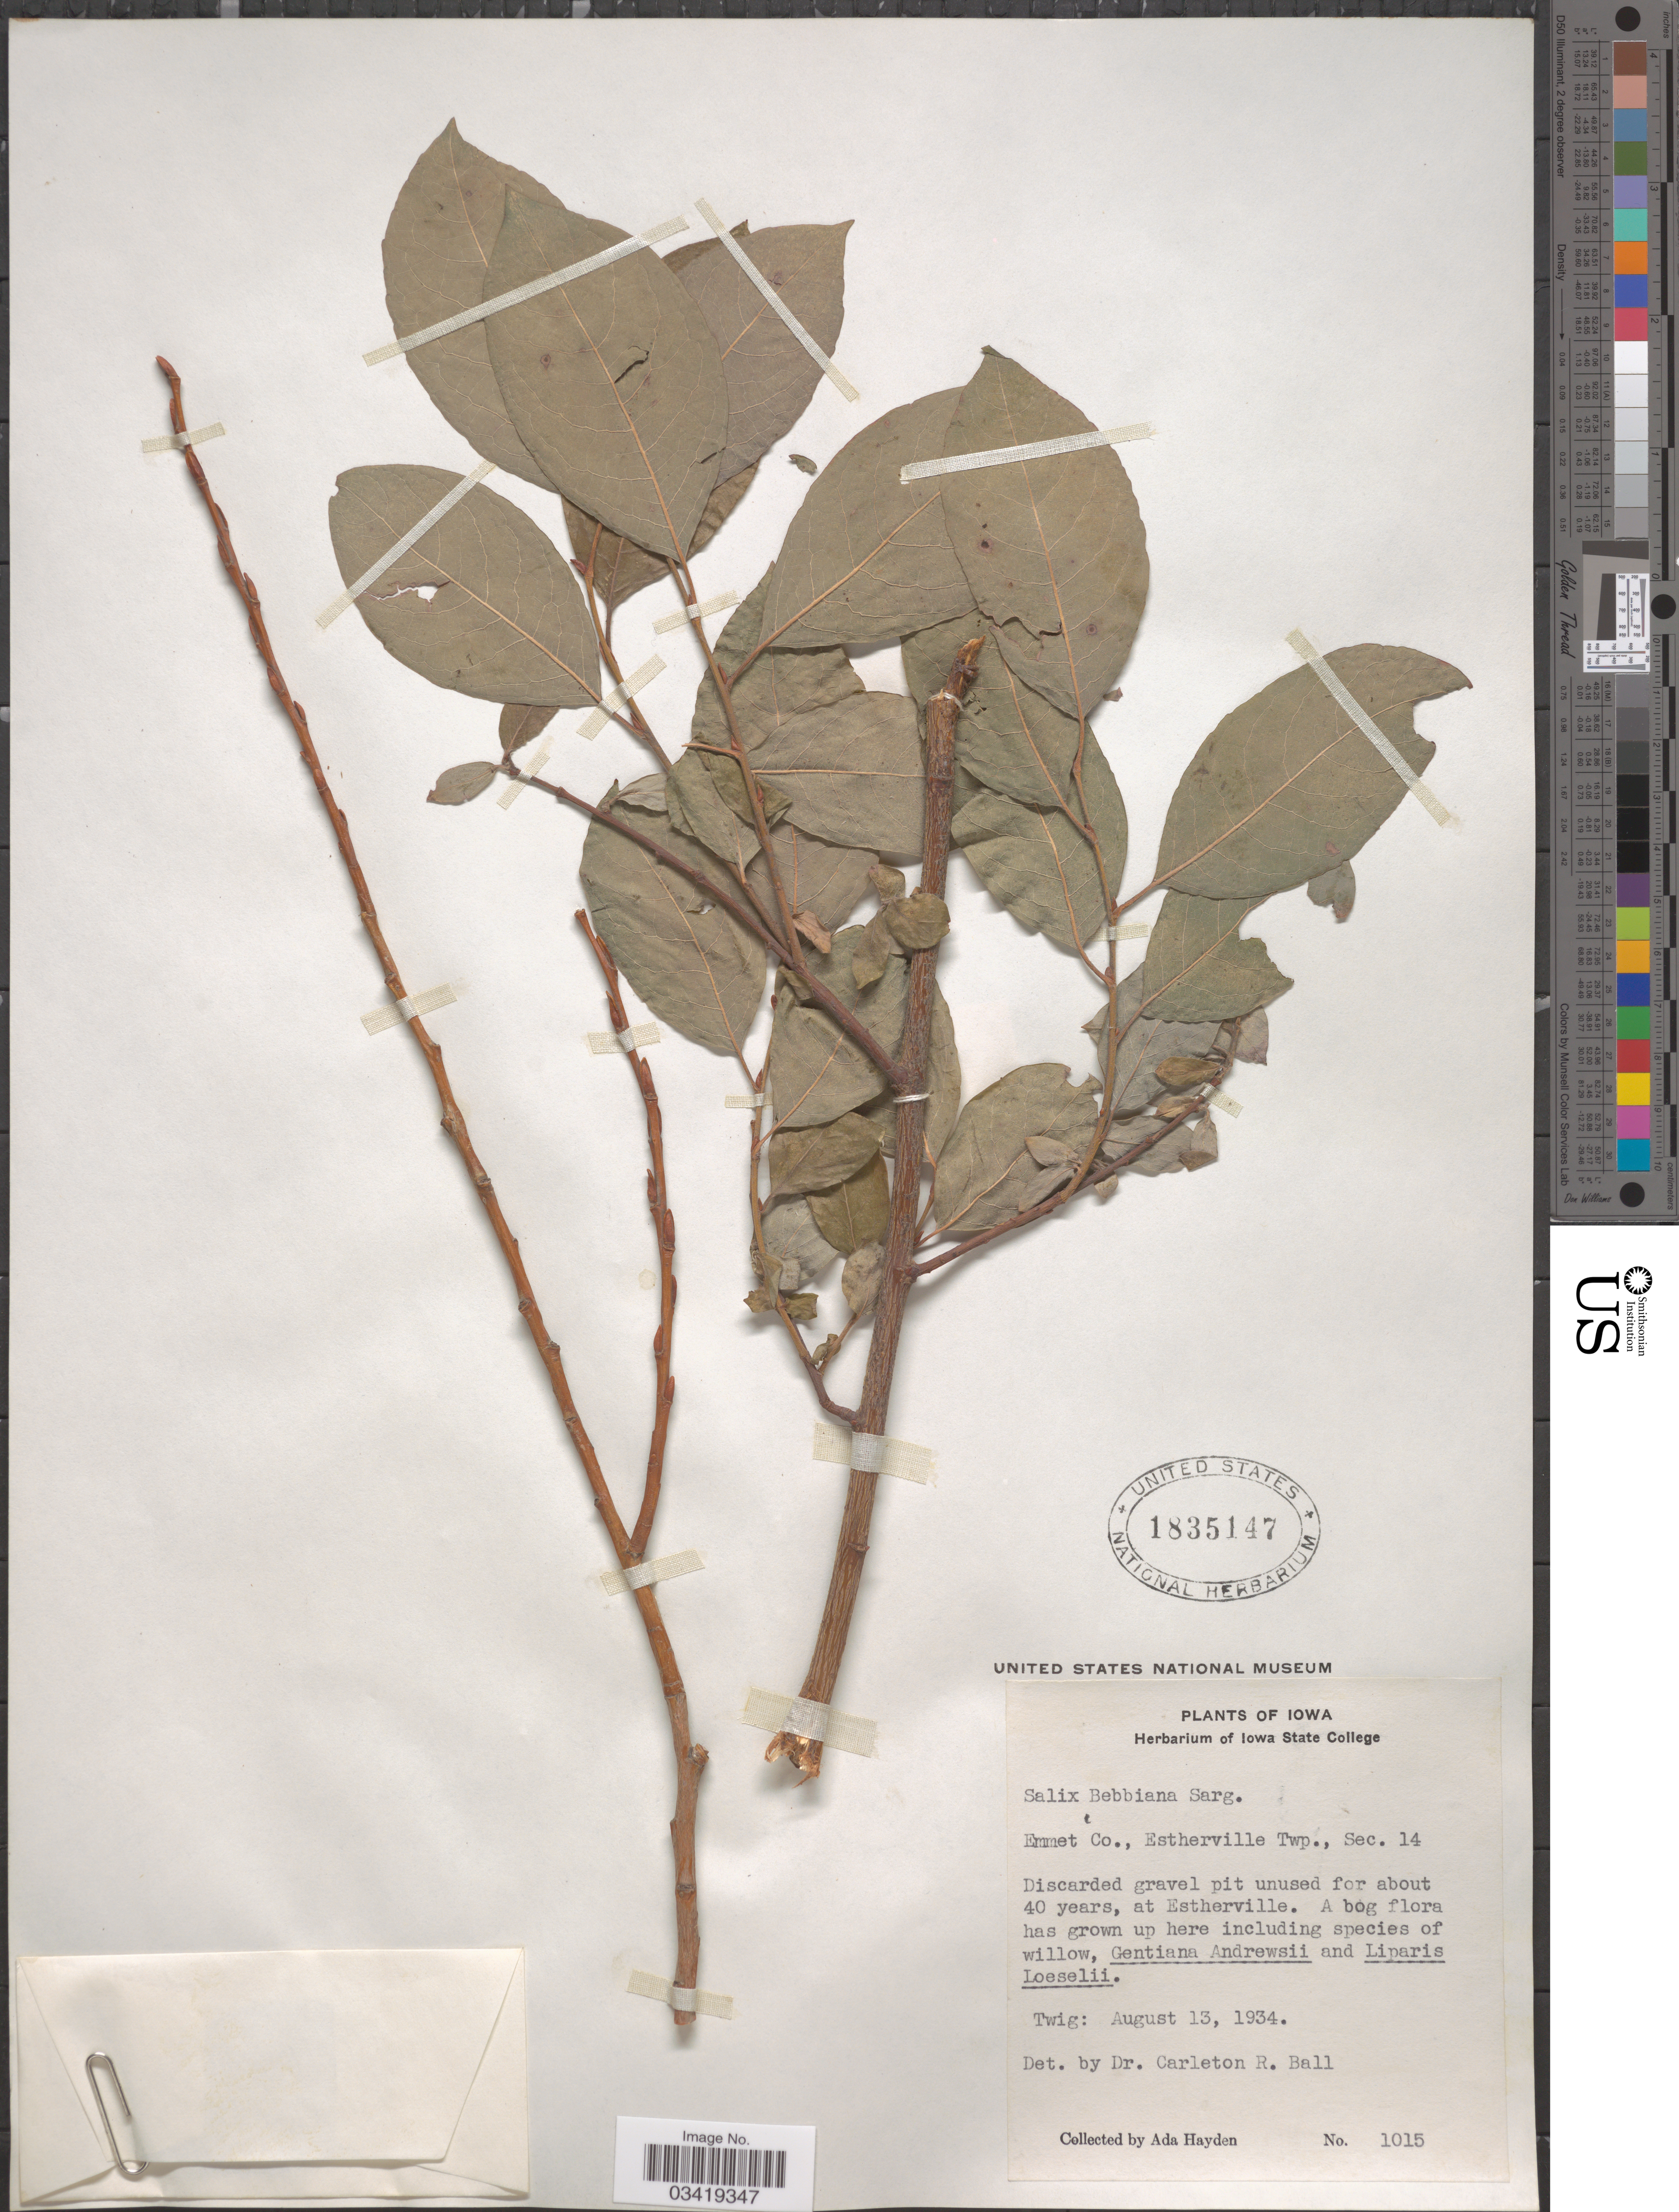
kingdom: Plantae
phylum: Tracheophyta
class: Magnoliopsida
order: Malpighiales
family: Salicaceae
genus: Salix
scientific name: Salix bebbiana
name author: Sarg.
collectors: Ada Hayden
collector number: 1015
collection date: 1934-08-13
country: United States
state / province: Iowa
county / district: Emmet County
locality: Estherville Twp., Sec. 14.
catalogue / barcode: US 1835147